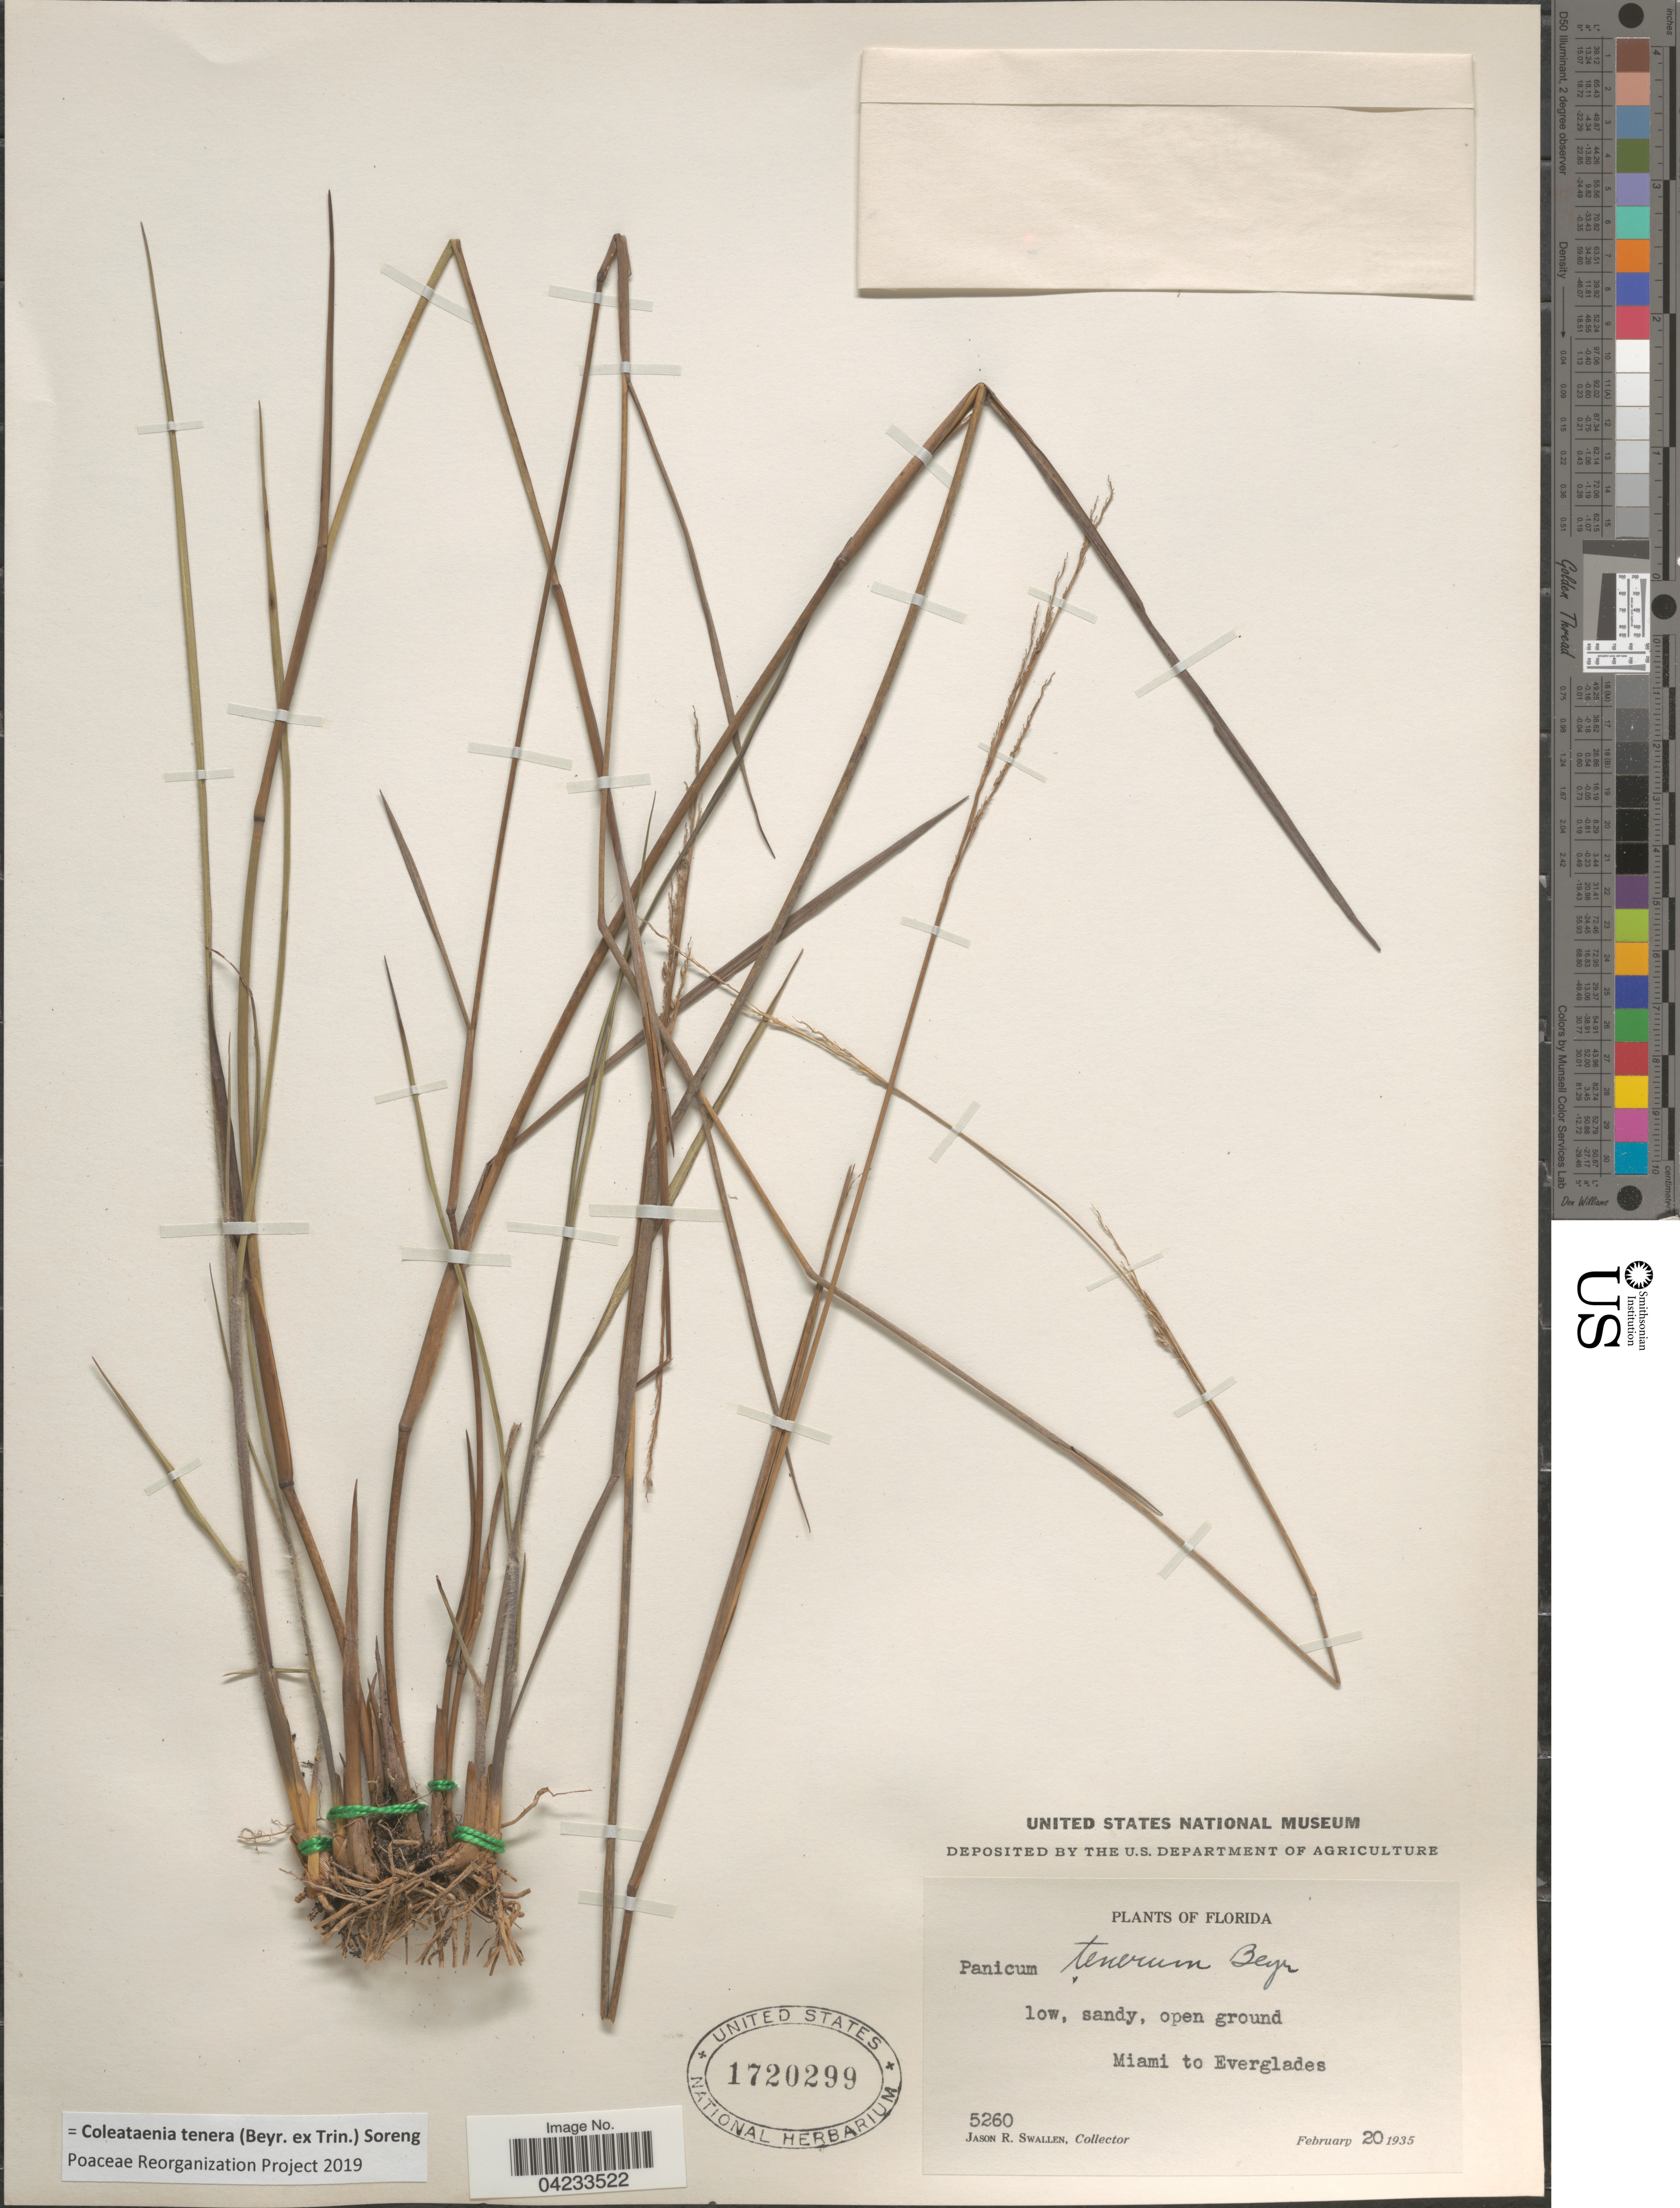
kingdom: Plantae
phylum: Tracheophyta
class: Liliopsida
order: Poales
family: Poaceae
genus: Coleataenia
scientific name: Coleataenia tenera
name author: (Beyr. ex Trin.) Soreng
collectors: J. R. Swallen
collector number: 5260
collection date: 1935-02-20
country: United States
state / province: Florida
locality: Low, sandy, open ground. Miami to Everglades.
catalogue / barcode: US 1720299